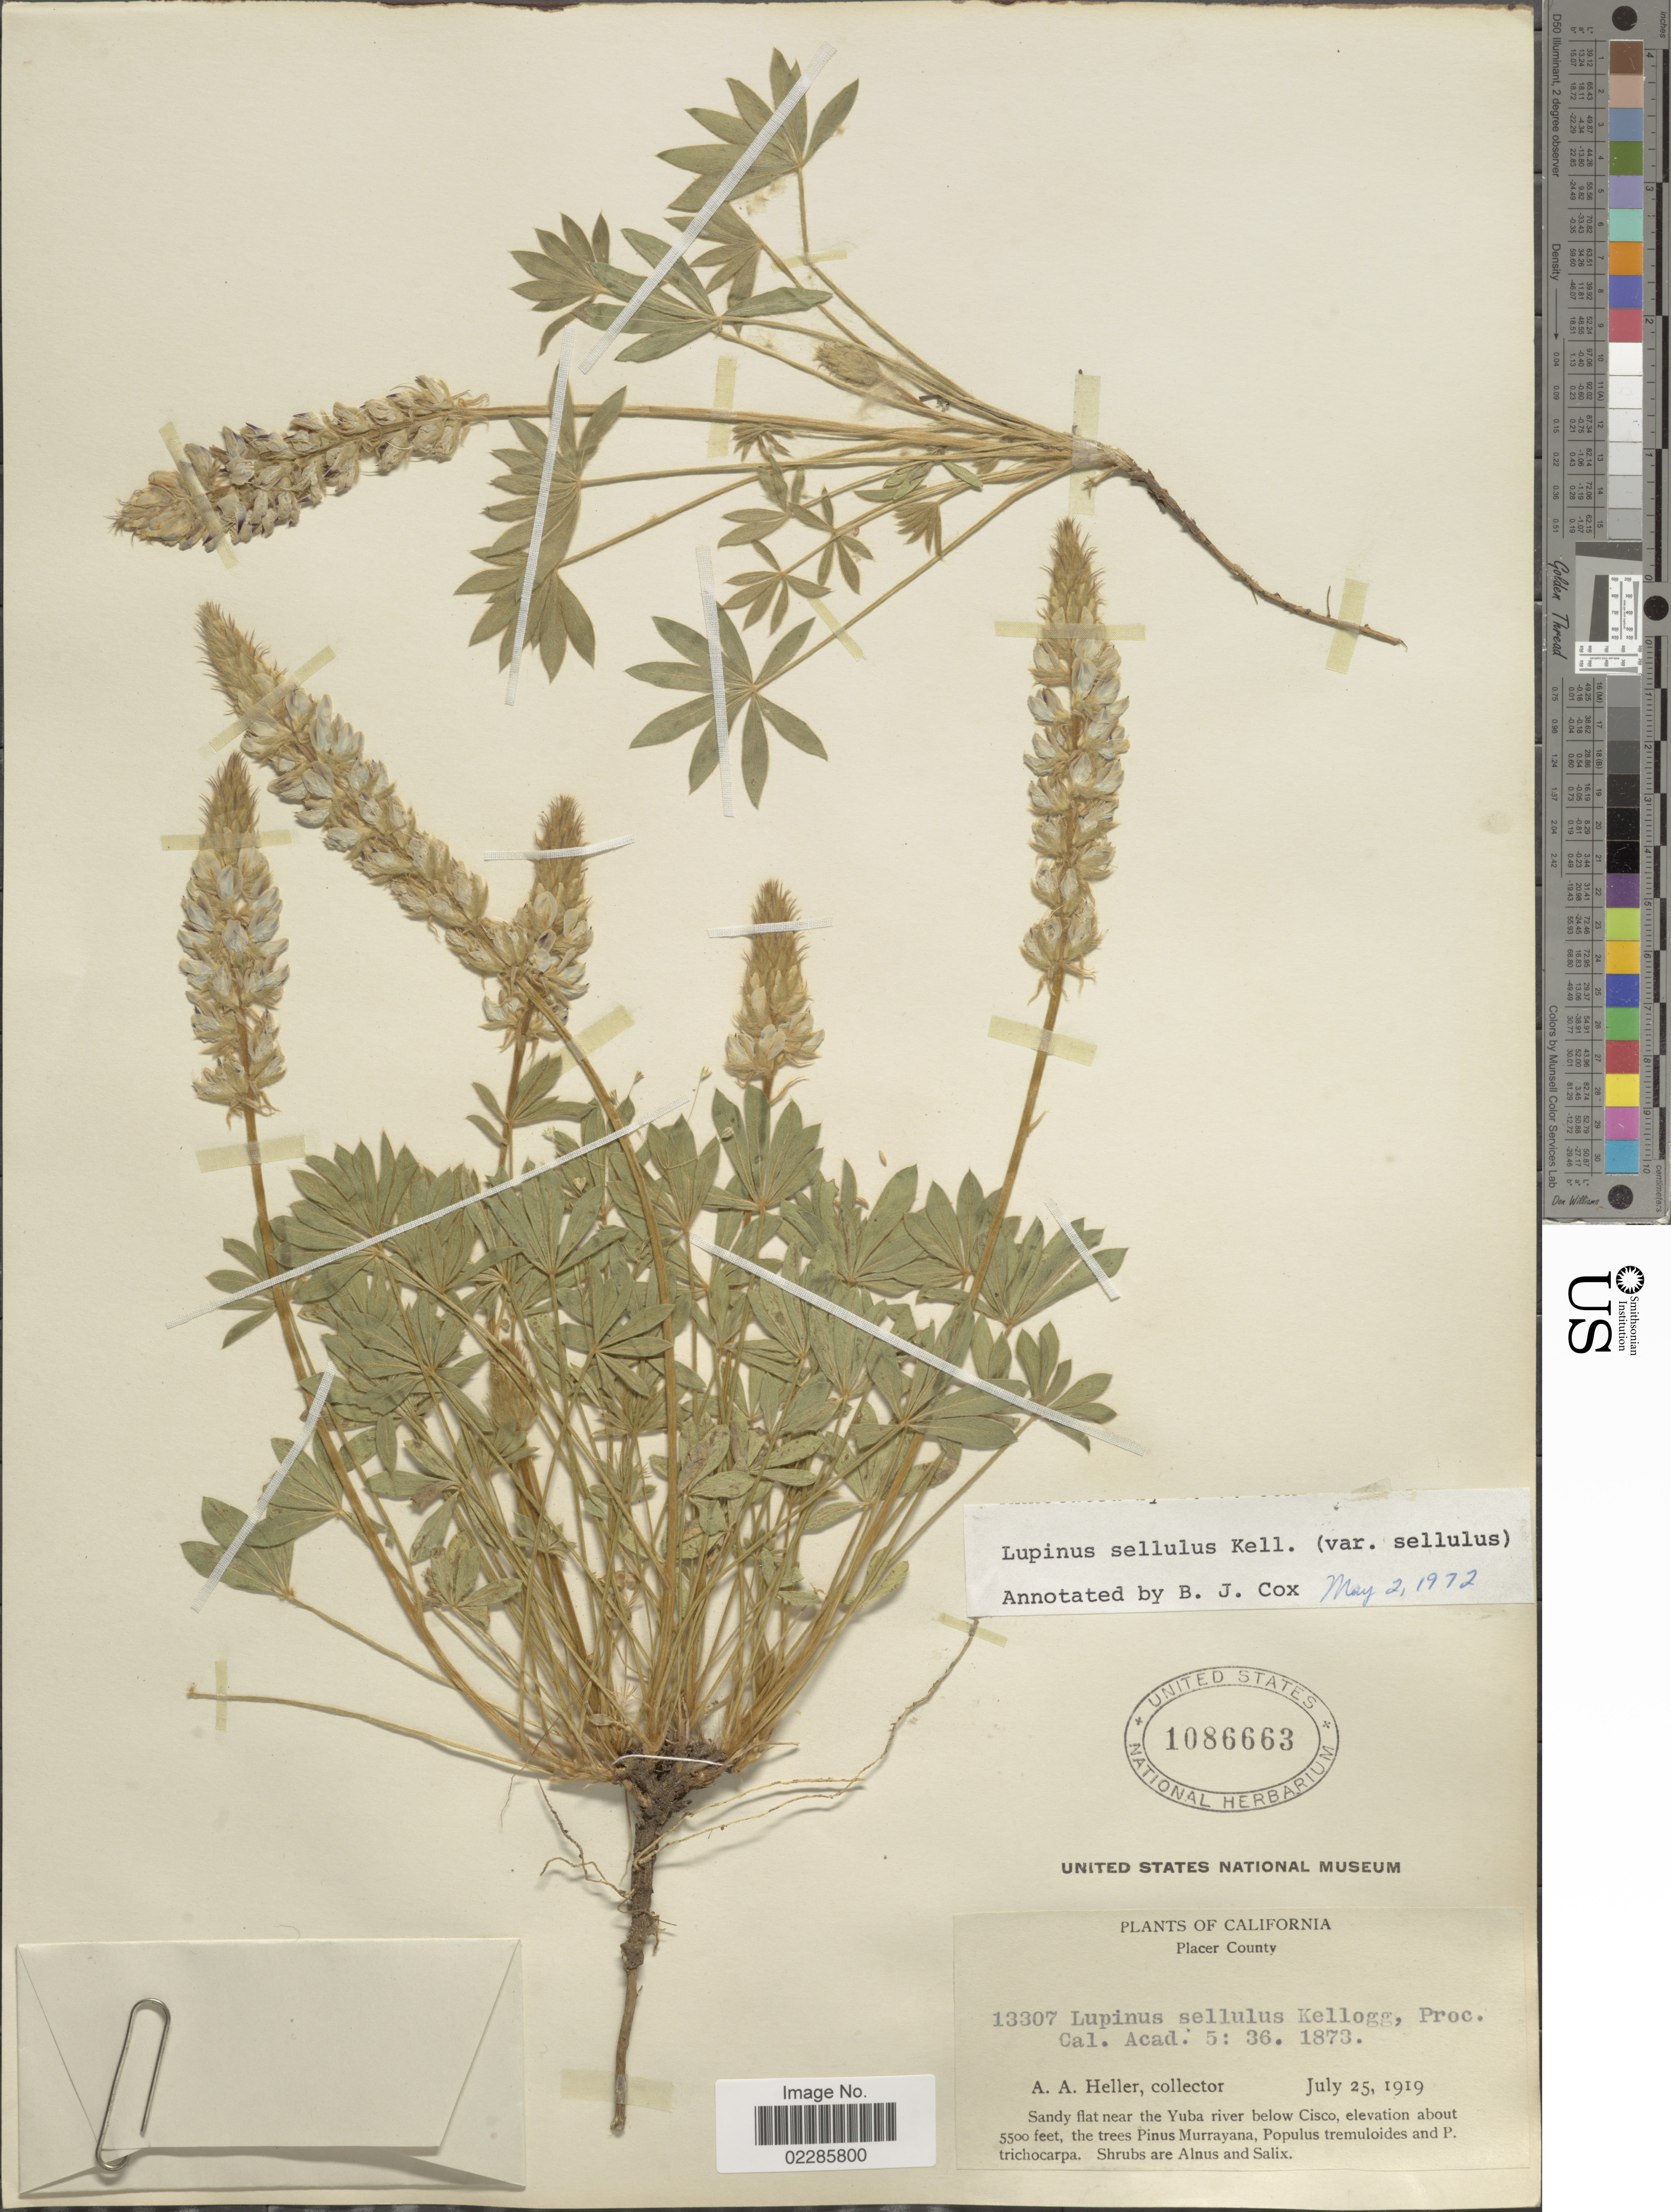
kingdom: Plantae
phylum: Tracheophyta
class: Magnoliopsida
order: Fabales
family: Fabaceae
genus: Lupinus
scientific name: Lupinus sellulus var. sellulus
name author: Kellogg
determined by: Cox, B. J.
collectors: A. A. Heller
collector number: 13307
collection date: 1919-07-25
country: United States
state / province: California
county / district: Placer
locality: Placer County, Sandy flat near the Yuba river below Cisco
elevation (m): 1676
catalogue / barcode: US 1086663